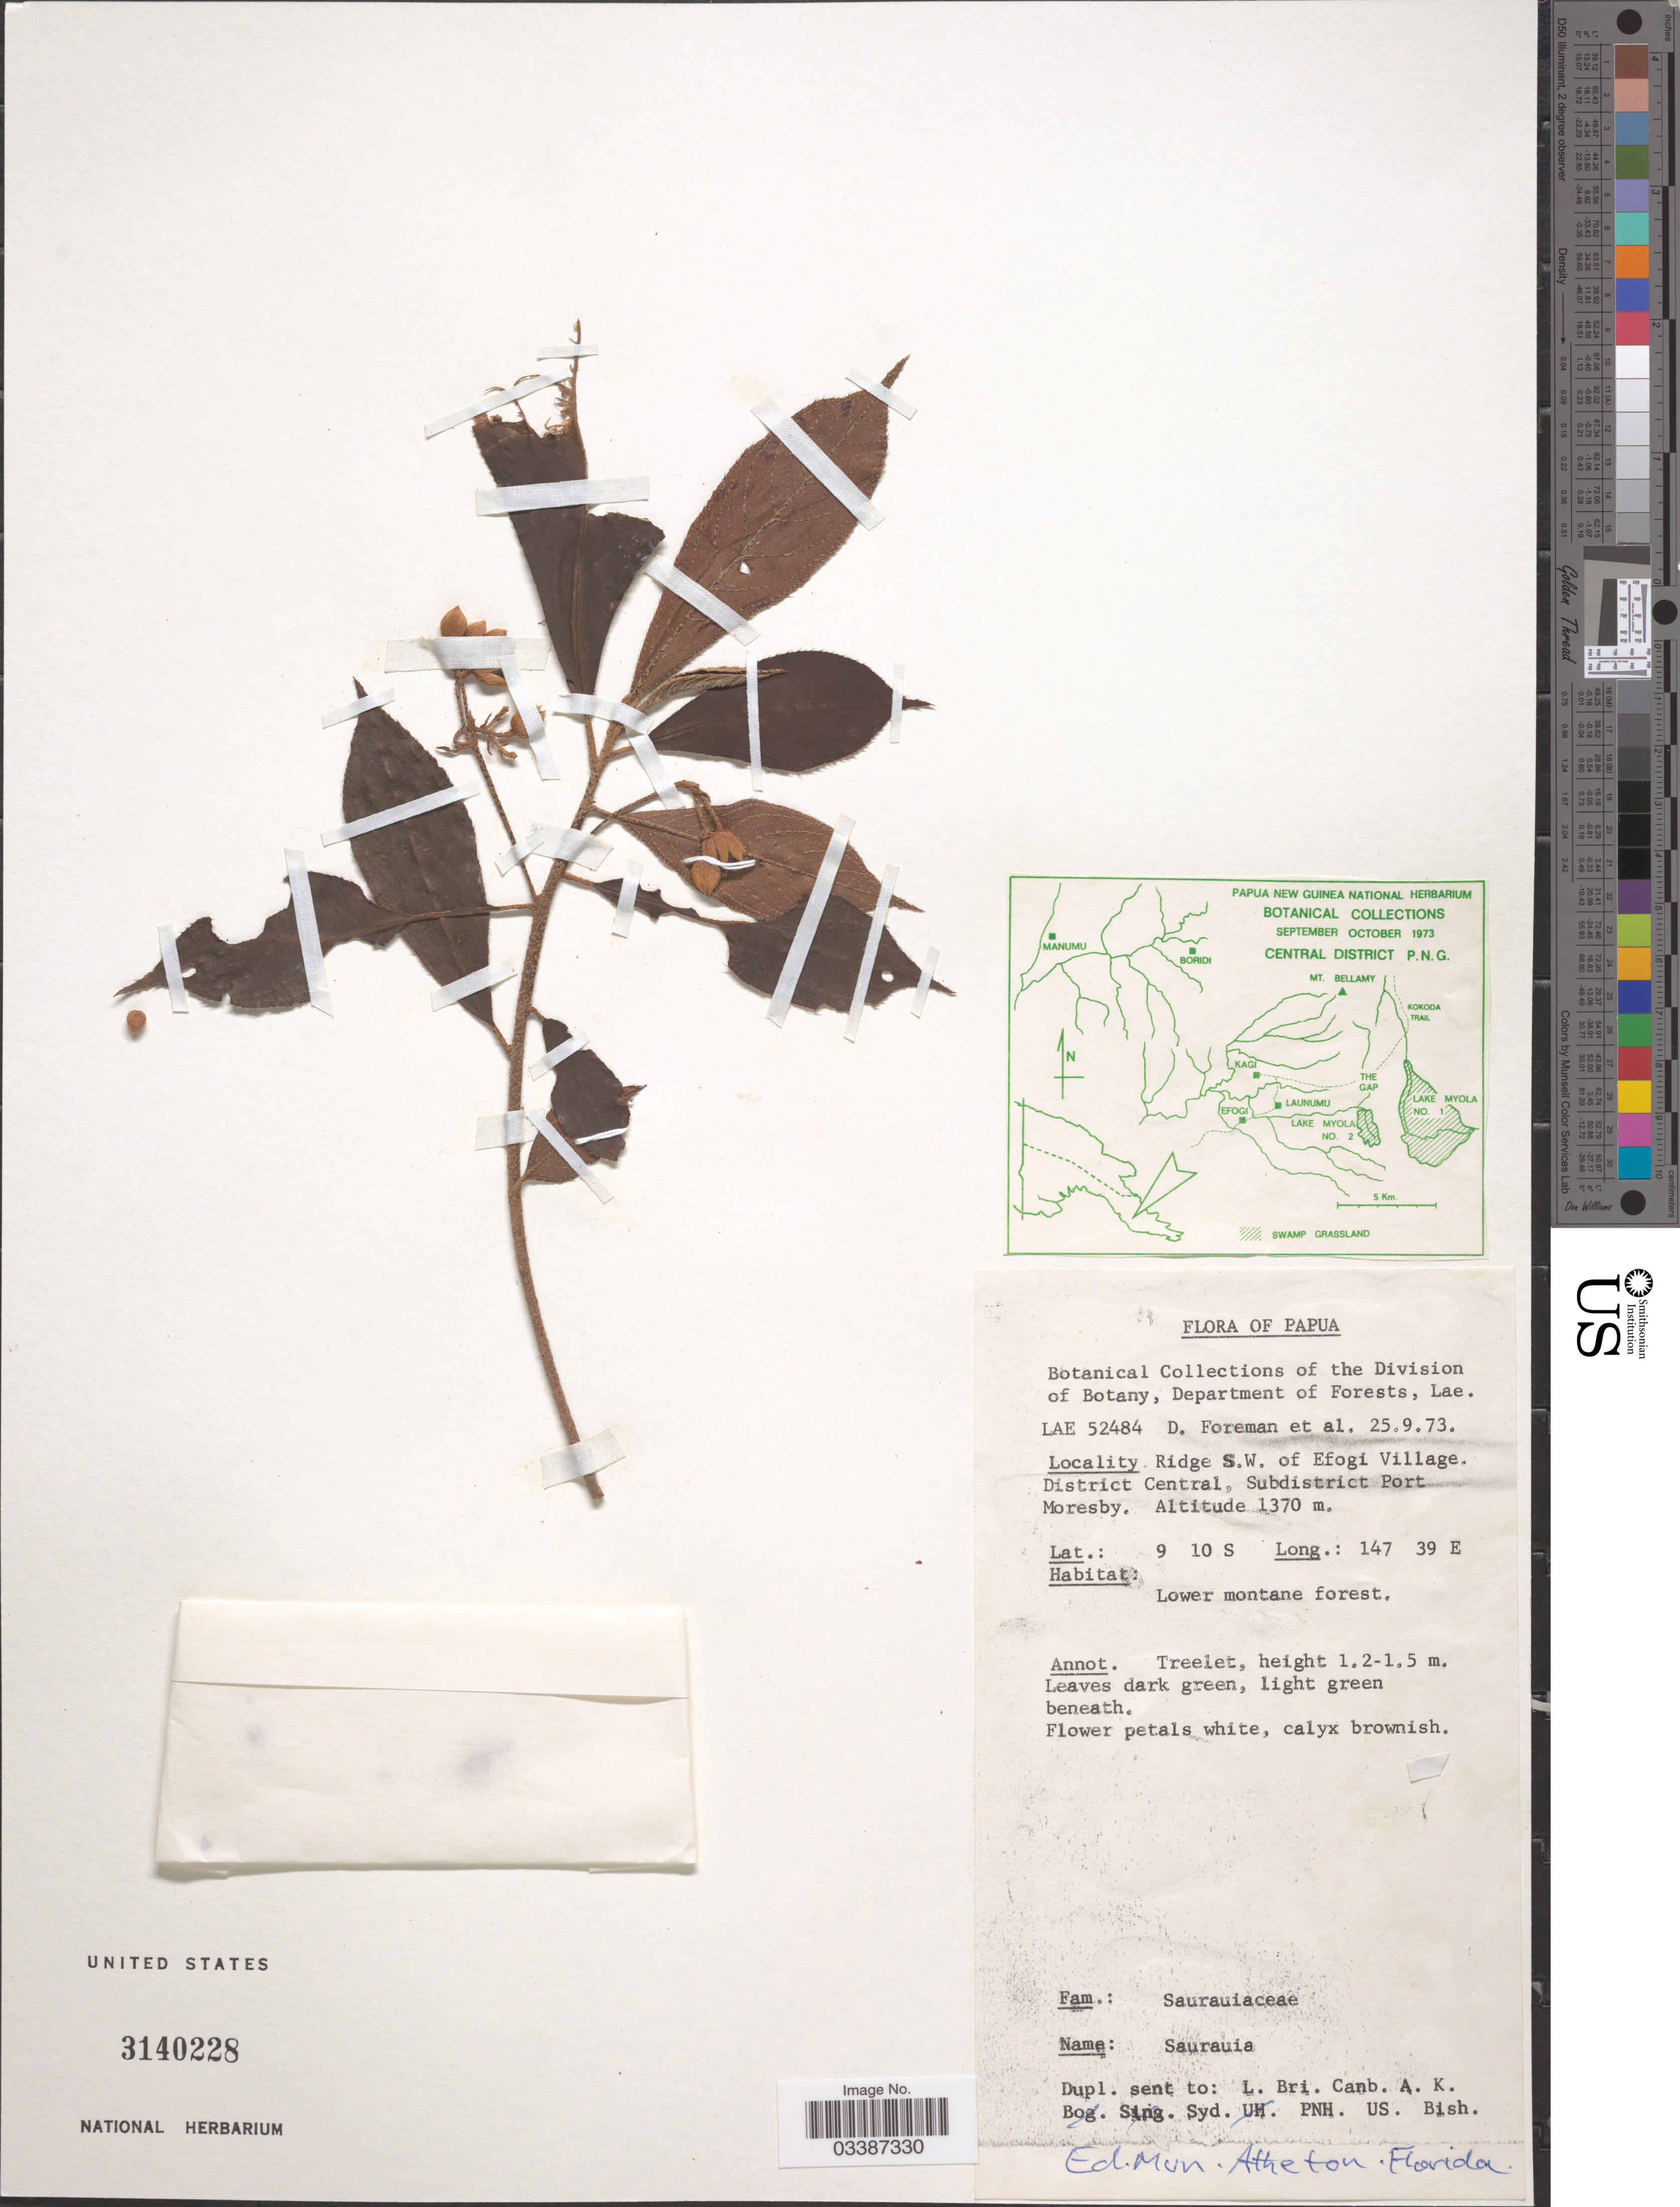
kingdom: Plantae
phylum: Tracheophyta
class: Magnoliopsida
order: Ericales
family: Actinidiaceae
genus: Saurauia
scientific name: Saurauia sp.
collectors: D. Foreman & et al.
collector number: LAE 52484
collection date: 1973-09-25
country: Papua New Guinea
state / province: Central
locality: Papua. Ridge S.W. of Efogi Village. District Central, Subdistrict Port Moresby.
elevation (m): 1370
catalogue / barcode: US 3140228